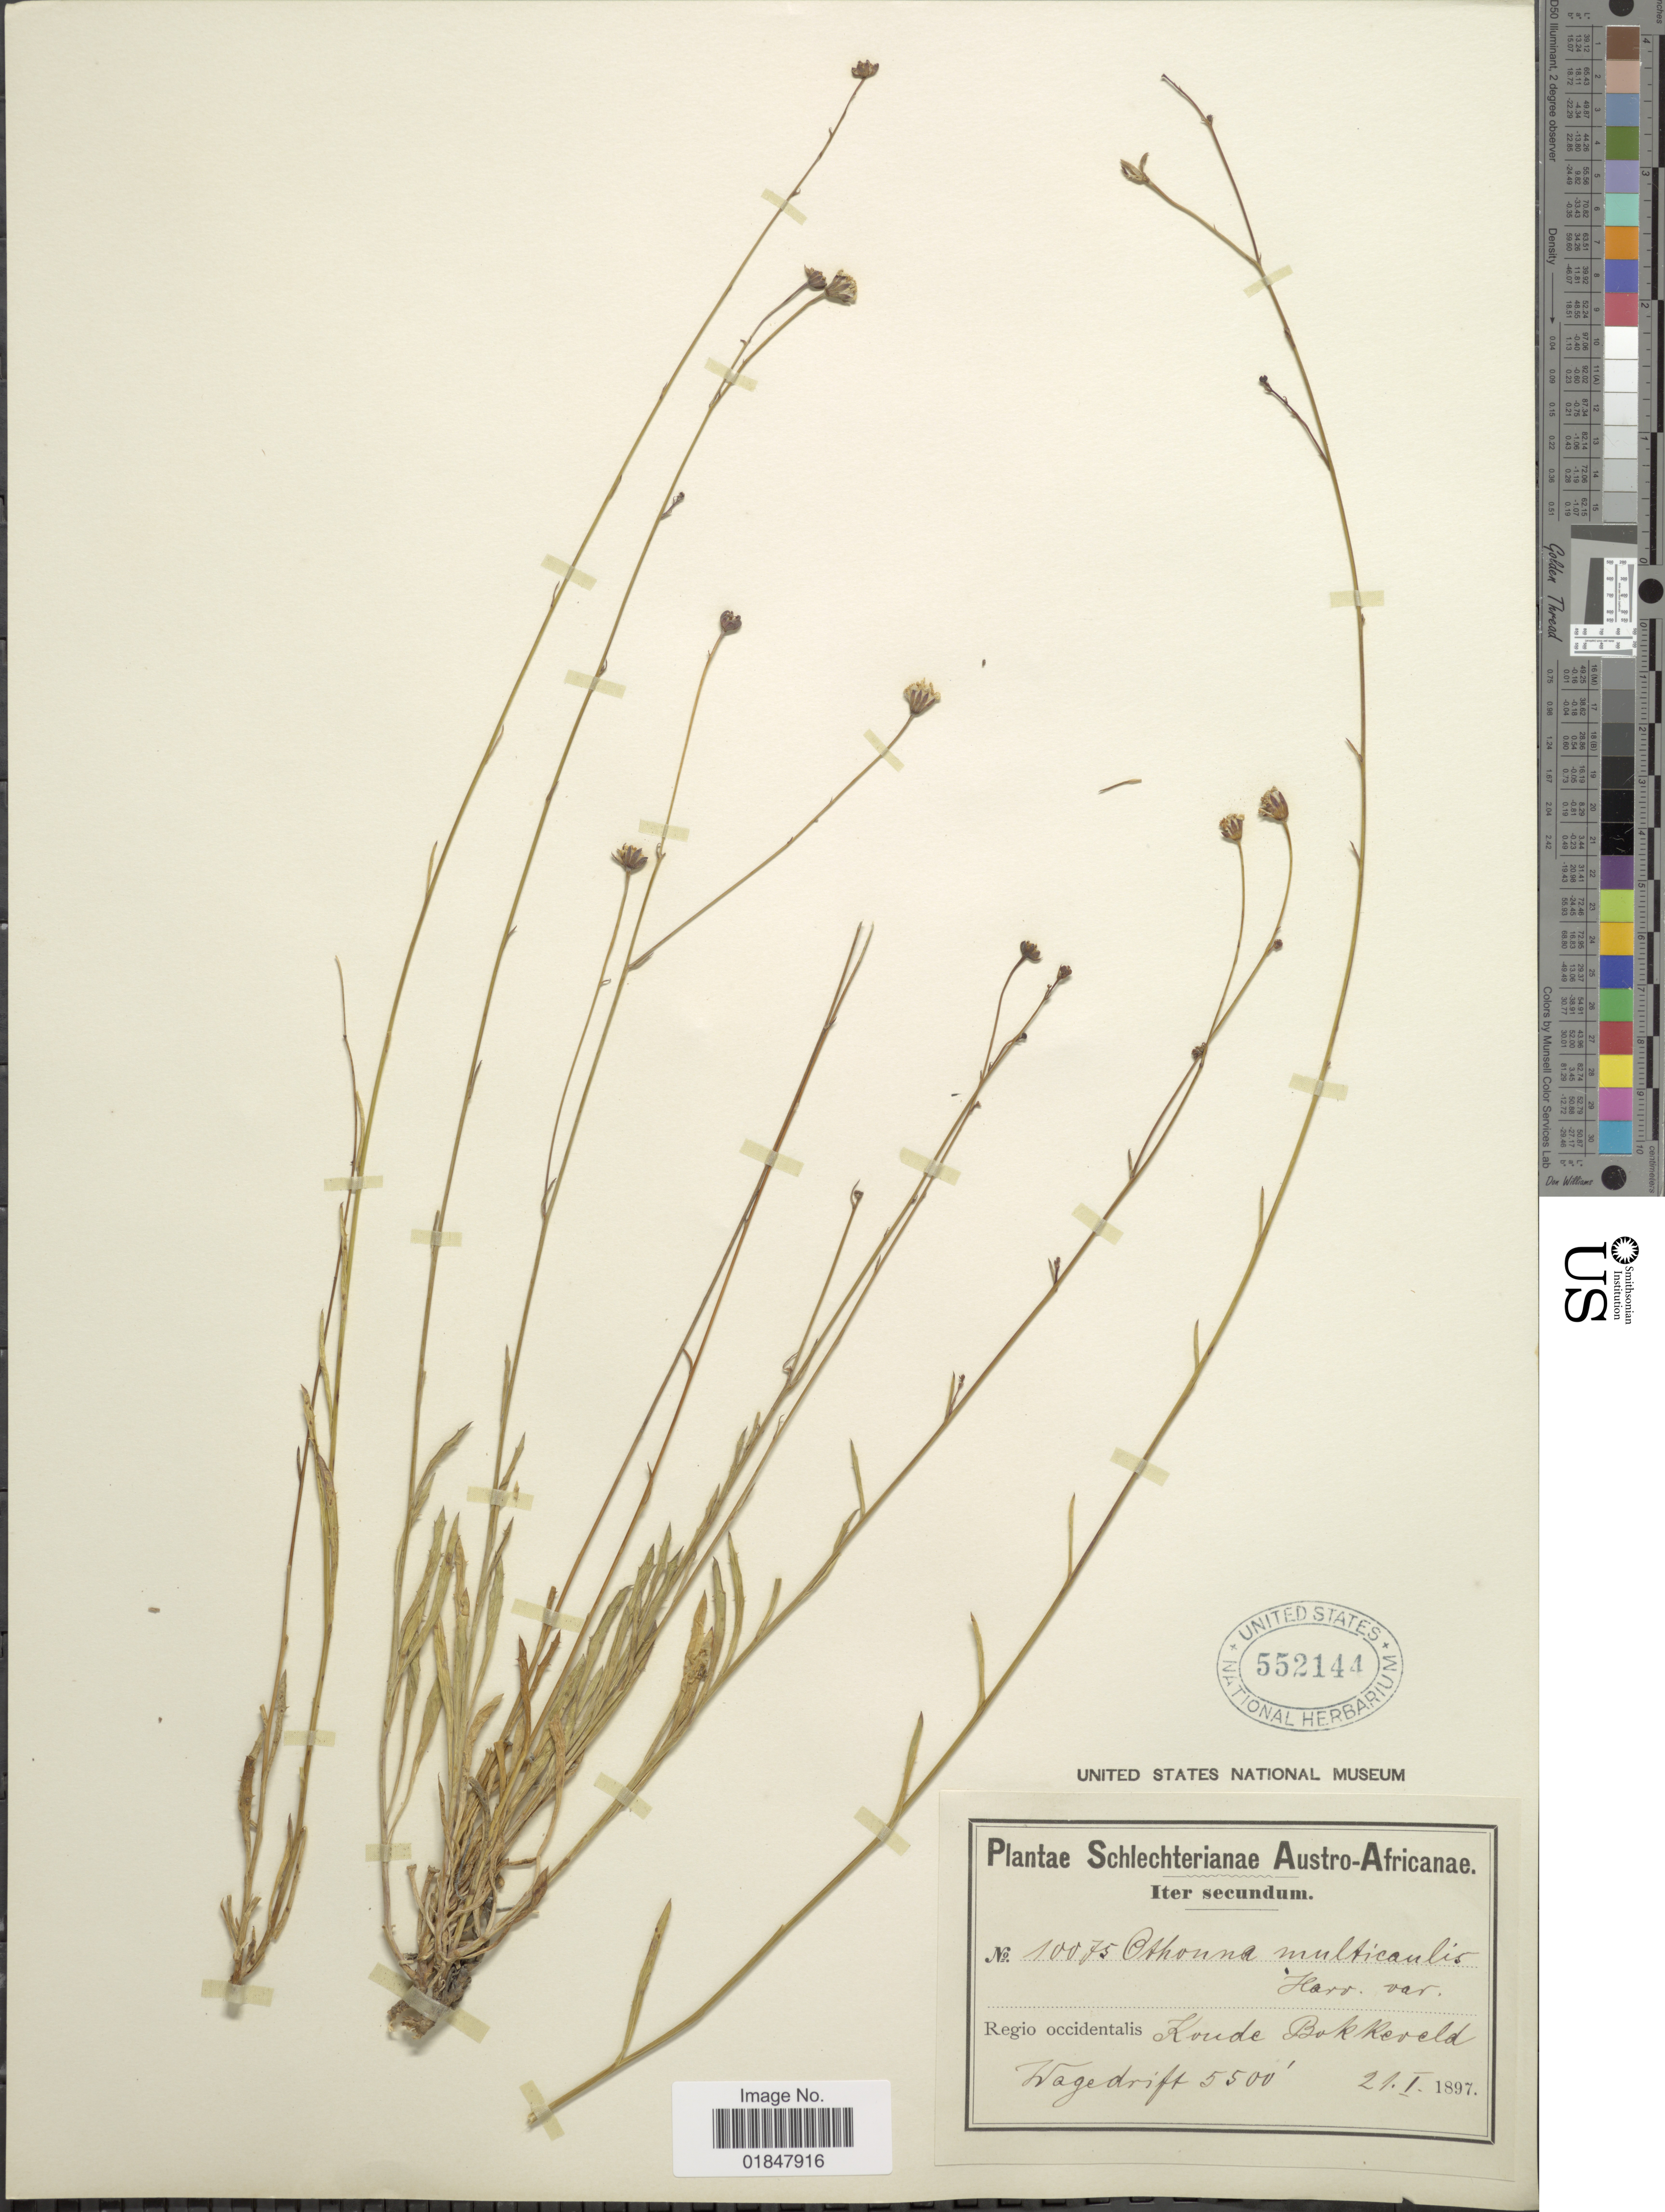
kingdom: Plantae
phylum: Tracheophyta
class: Magnoliopsida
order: Asterales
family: Asteraceae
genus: Othonna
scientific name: Othonna multicaulis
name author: Harv.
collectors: Schlechter, --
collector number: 10075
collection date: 1897-01-21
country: South Africa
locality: Schlechterianae Austro-Africanae, Regio occidentalis, Koude Bokkeveld, Wagedrift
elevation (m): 1676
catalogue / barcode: US 552144